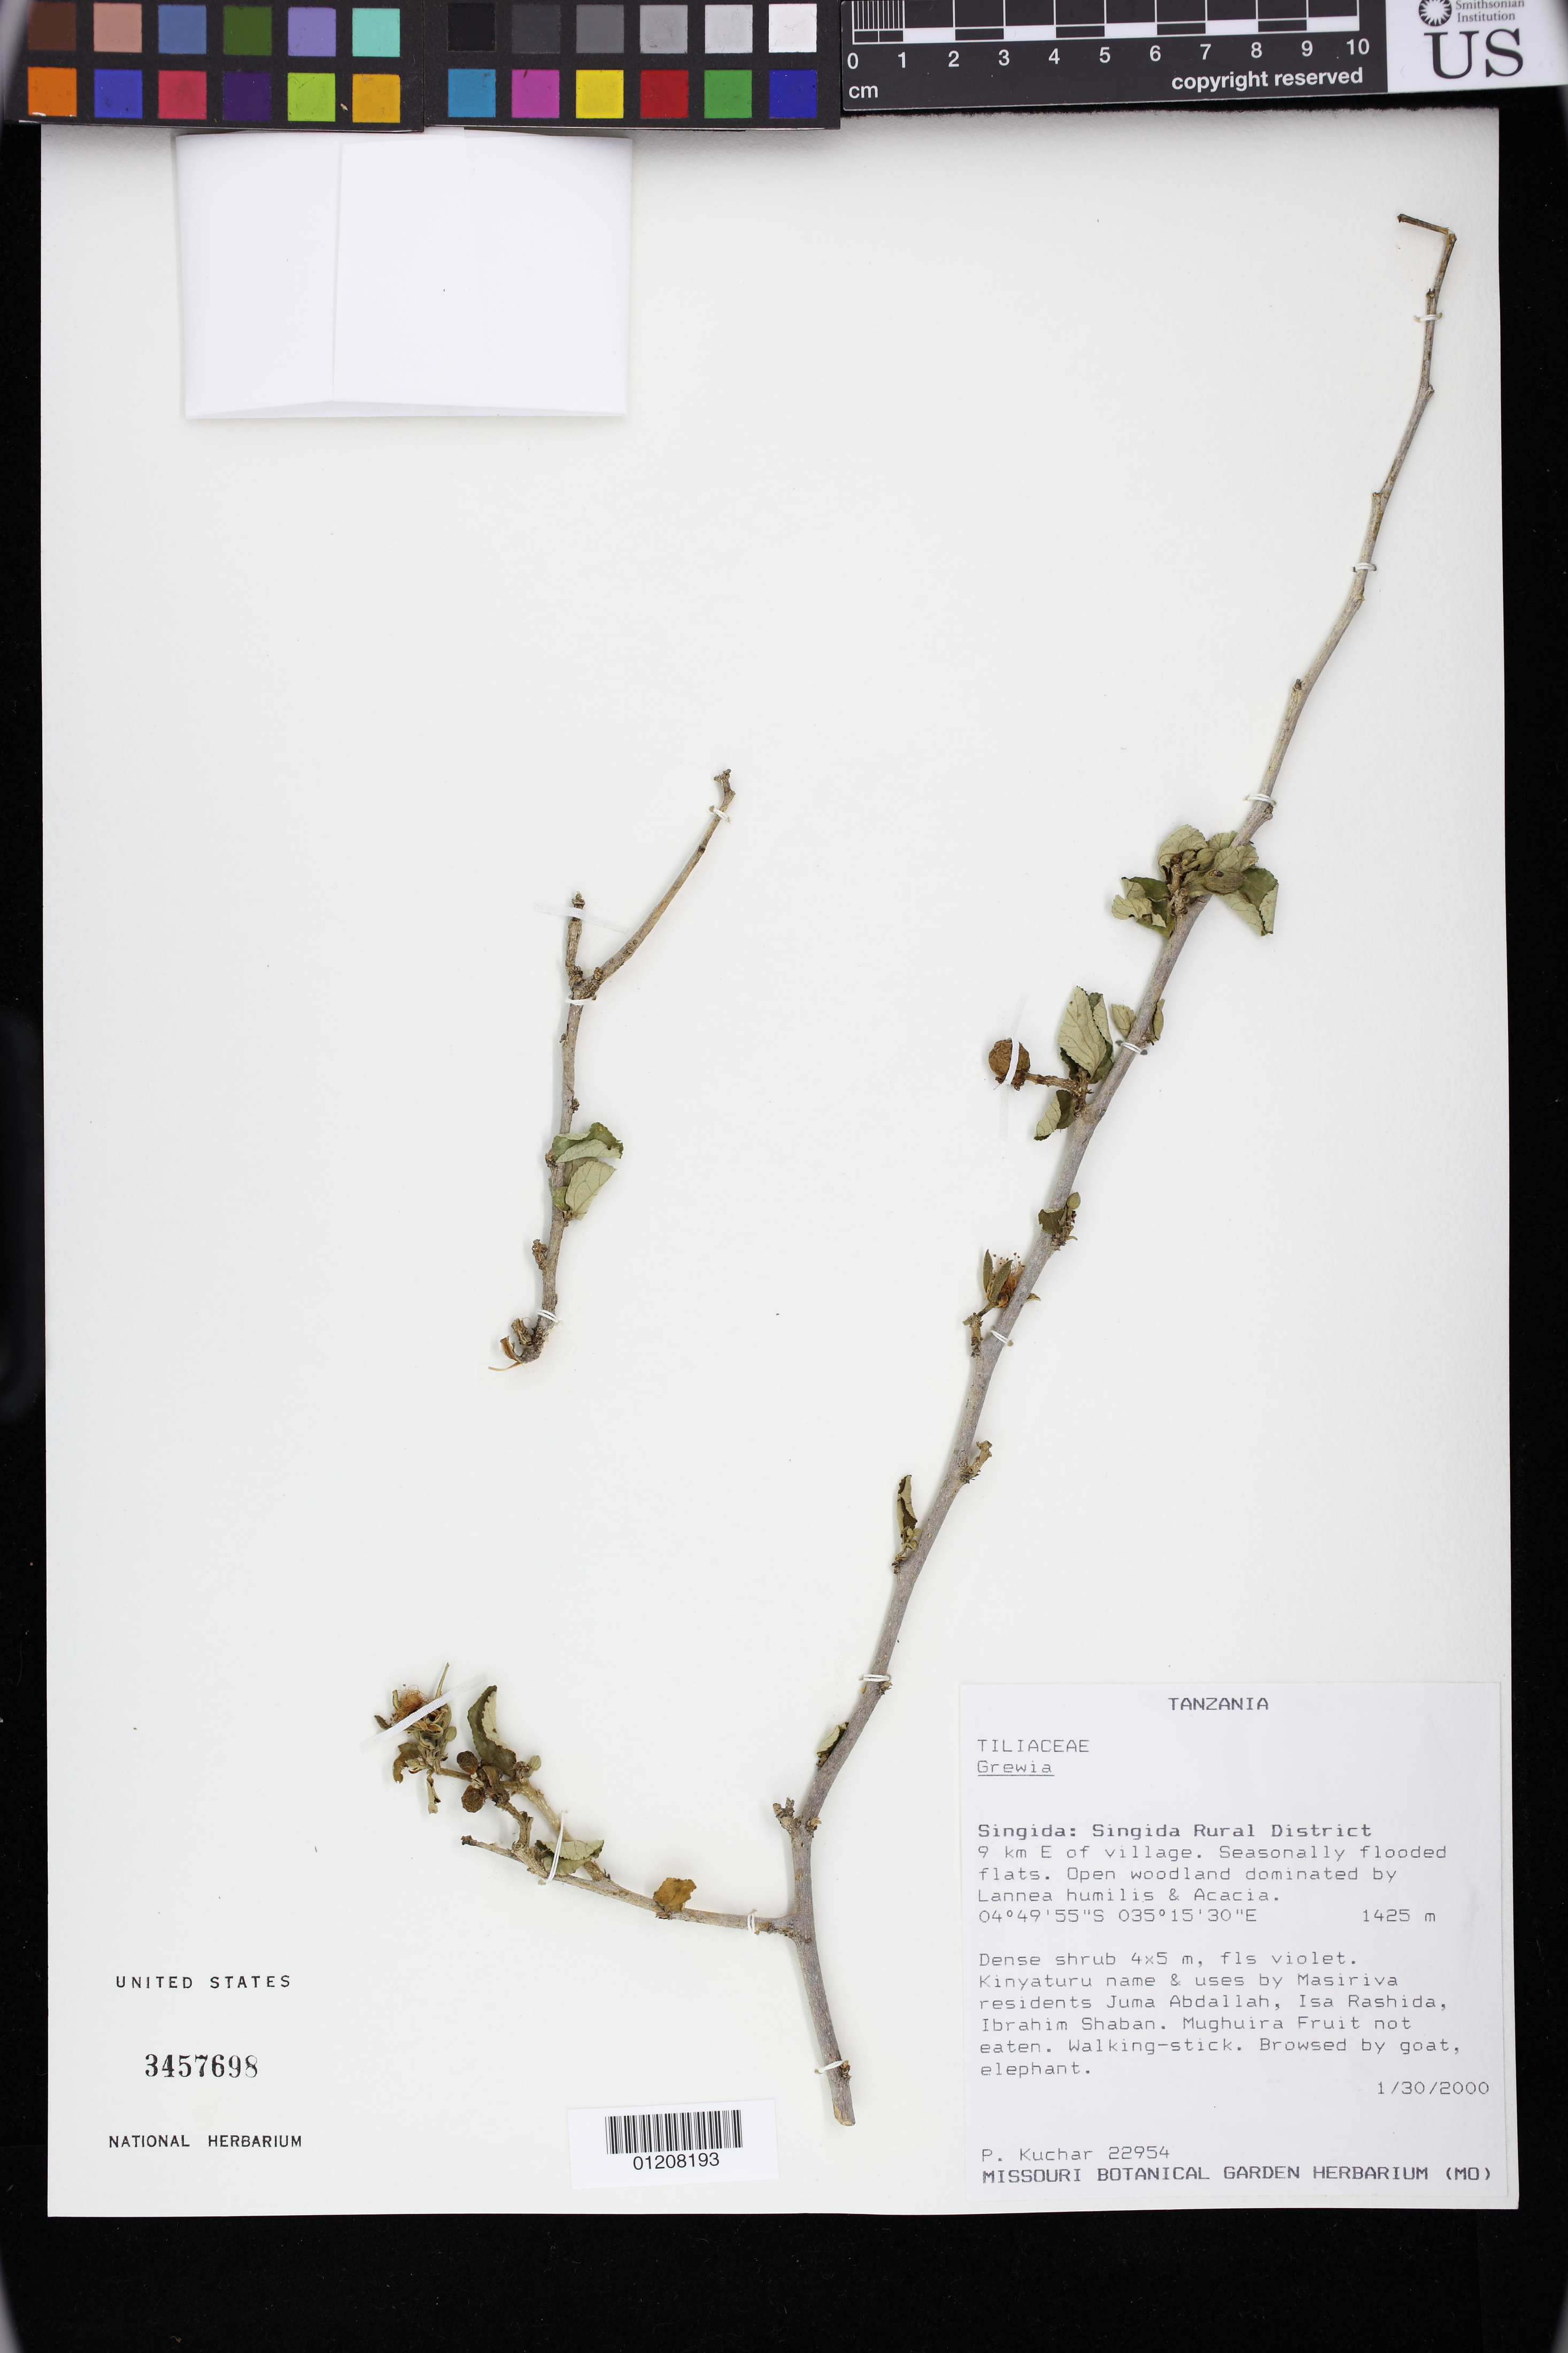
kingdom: Plantae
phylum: Tracheophyta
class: Magnoliopsida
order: Malvales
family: Malvaceae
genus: Grewia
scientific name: Grewia sp.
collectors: P. Kuchar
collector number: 22954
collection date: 2000-01-30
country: Tanzania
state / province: Singida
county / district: Singida Rural District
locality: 9 km E of village. Seasonally flooded flats. Open woodland dominated by Lannea humilis & Acacia.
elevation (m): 1425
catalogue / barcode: US 3457698